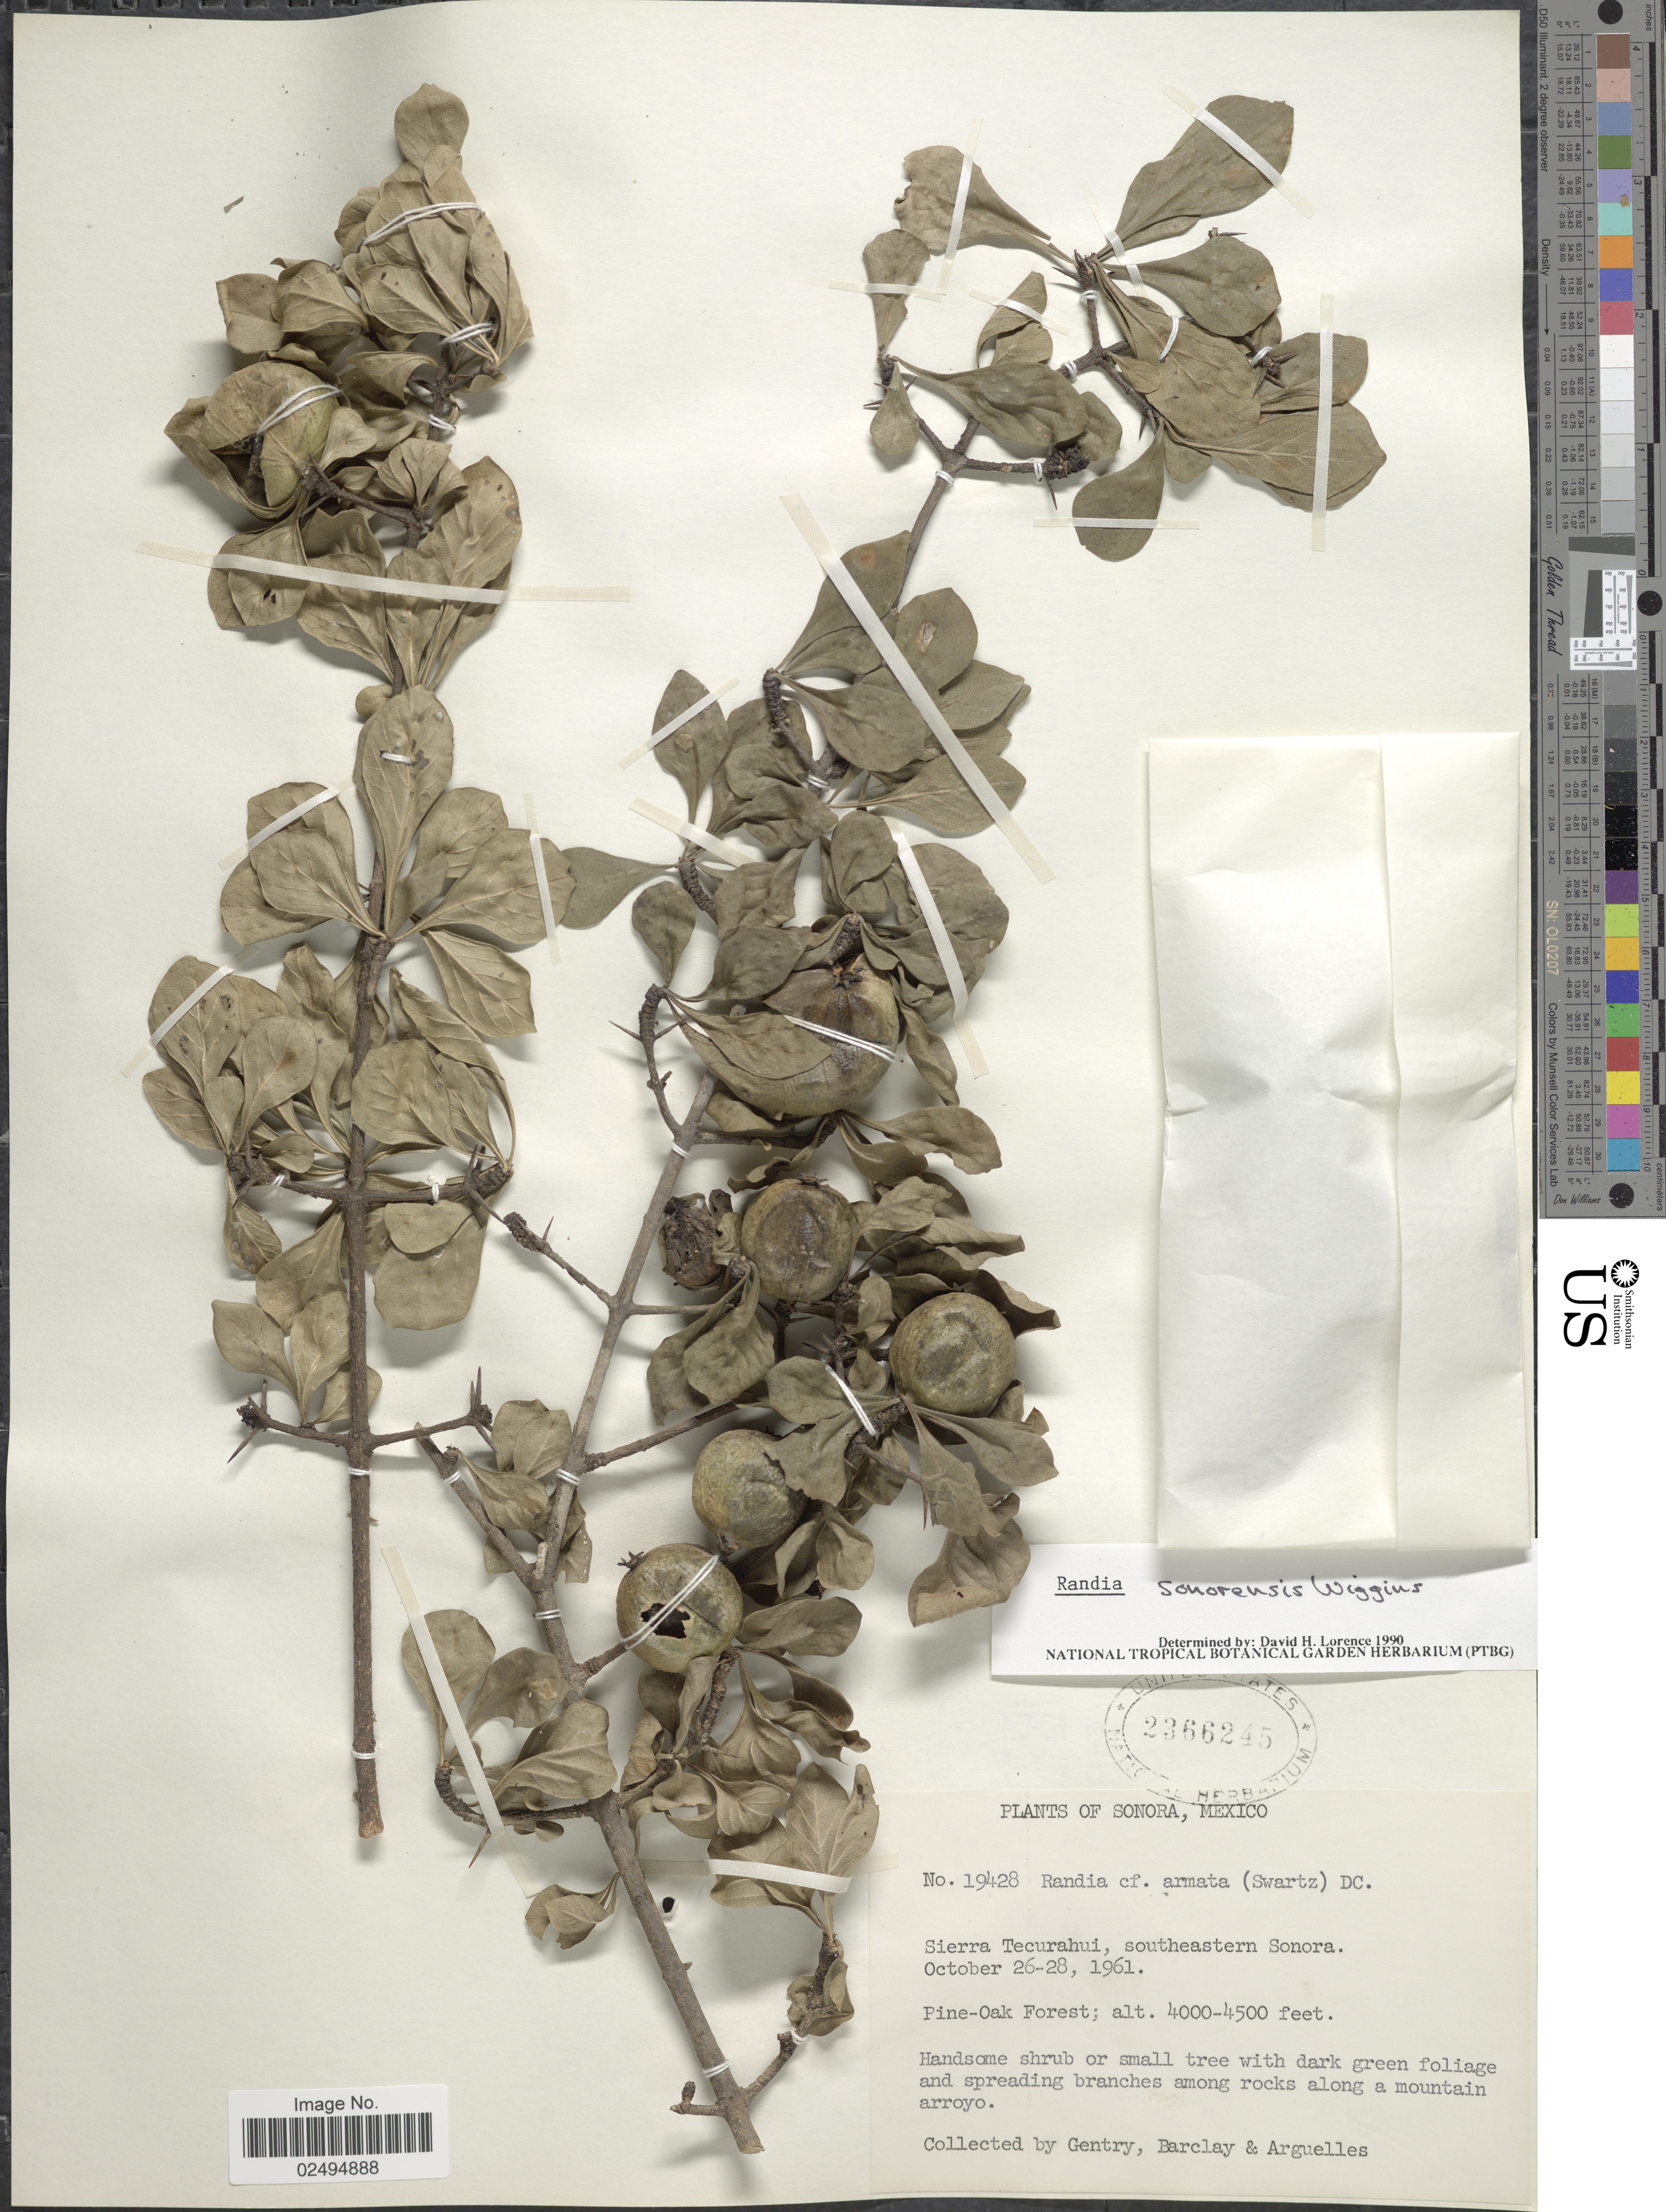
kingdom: Plantae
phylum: Tracheophyta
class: Magnoliopsida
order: Gentianales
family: Rubiaceae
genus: Randia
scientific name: Randia sonorensis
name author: Wiggins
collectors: Gentry, --, -- Barclay & Arguelles, --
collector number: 194828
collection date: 1961-10-26/1961-10-28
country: Mexico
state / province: Sonora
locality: Sierra Tecurahui, southeastern Sonora, Pine-Oak Forest, among rocks along a mountain arroyo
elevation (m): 1219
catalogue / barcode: US 2366245